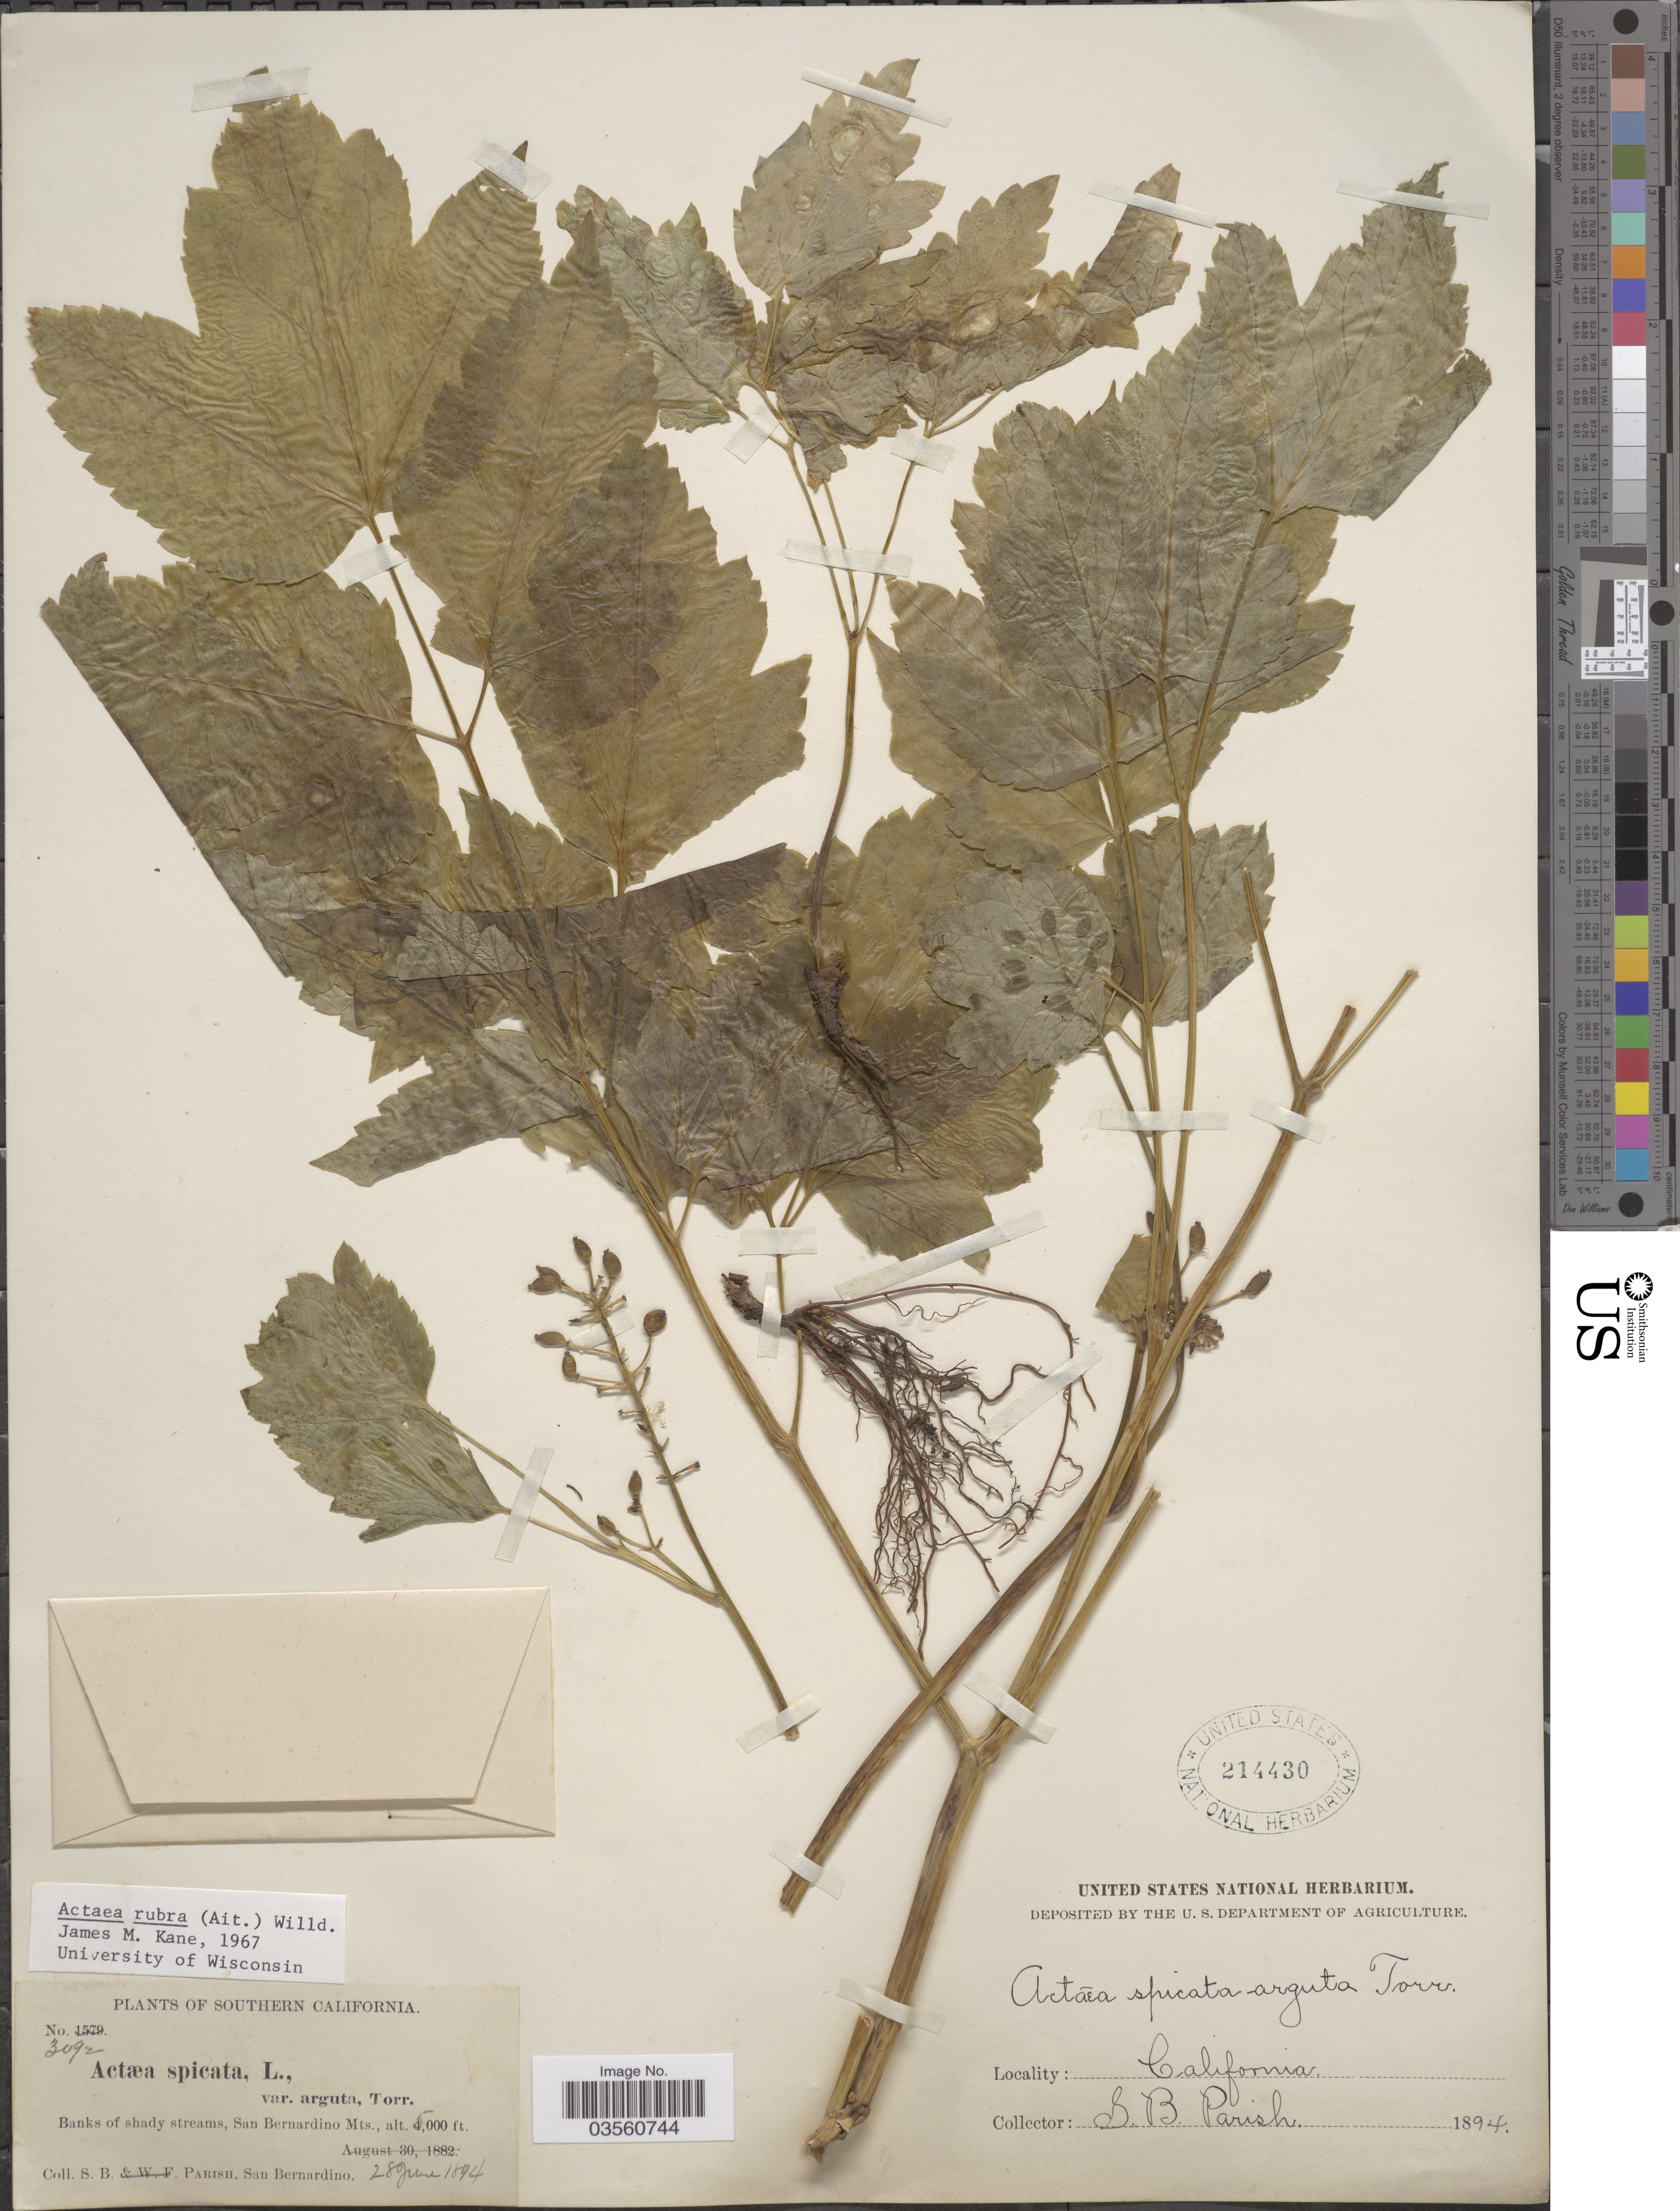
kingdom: Plantae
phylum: Tracheophyta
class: Magnoliopsida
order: Ranunculales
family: Ranunculaceae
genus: Actaea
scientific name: Actaea rubra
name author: (Aiton) Willd.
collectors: S. B. Parish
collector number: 3092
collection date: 1894-06-28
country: United States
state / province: California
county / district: San Bernardino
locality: Southern California. San Bernardino Mts.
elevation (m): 1524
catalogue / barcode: US 214430